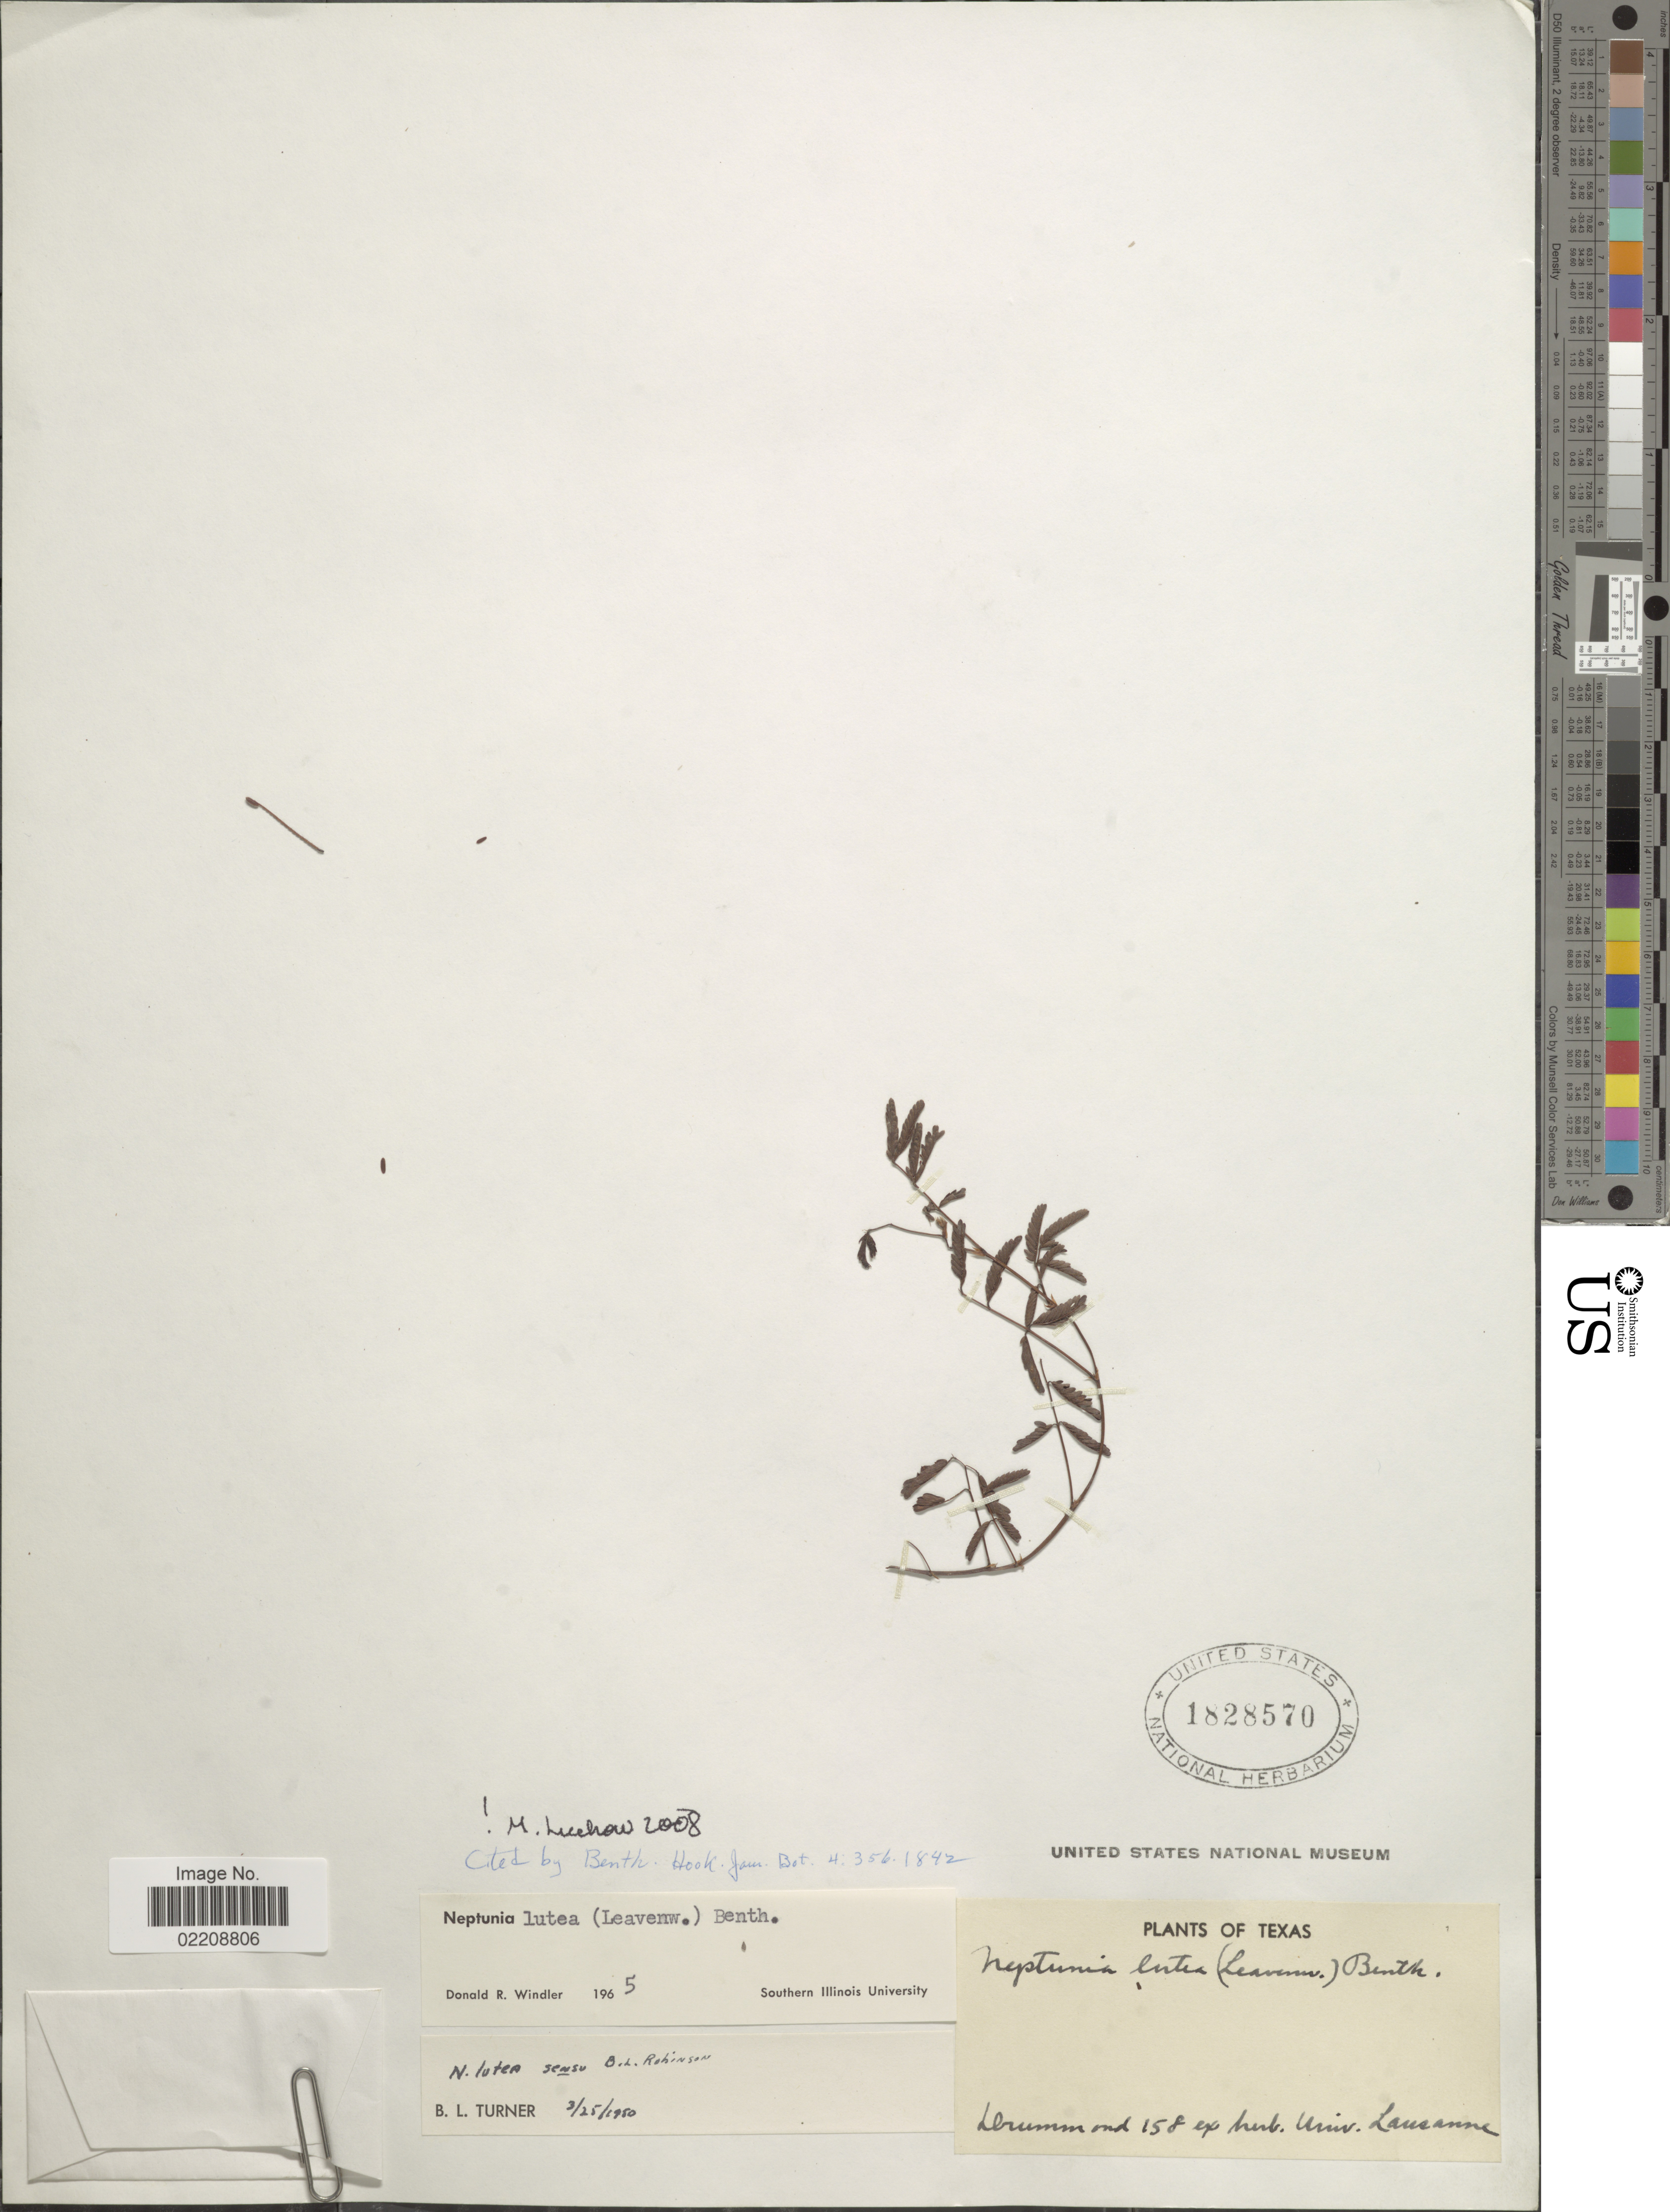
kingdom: Plantae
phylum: Tracheophyta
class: Magnoliopsida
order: Fabales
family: Fabaceae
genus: Neptunia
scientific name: Neptunia lutea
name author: (Leavenw.) Benth.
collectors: -. Drummond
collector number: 158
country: United States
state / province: Texas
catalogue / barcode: US 1828570